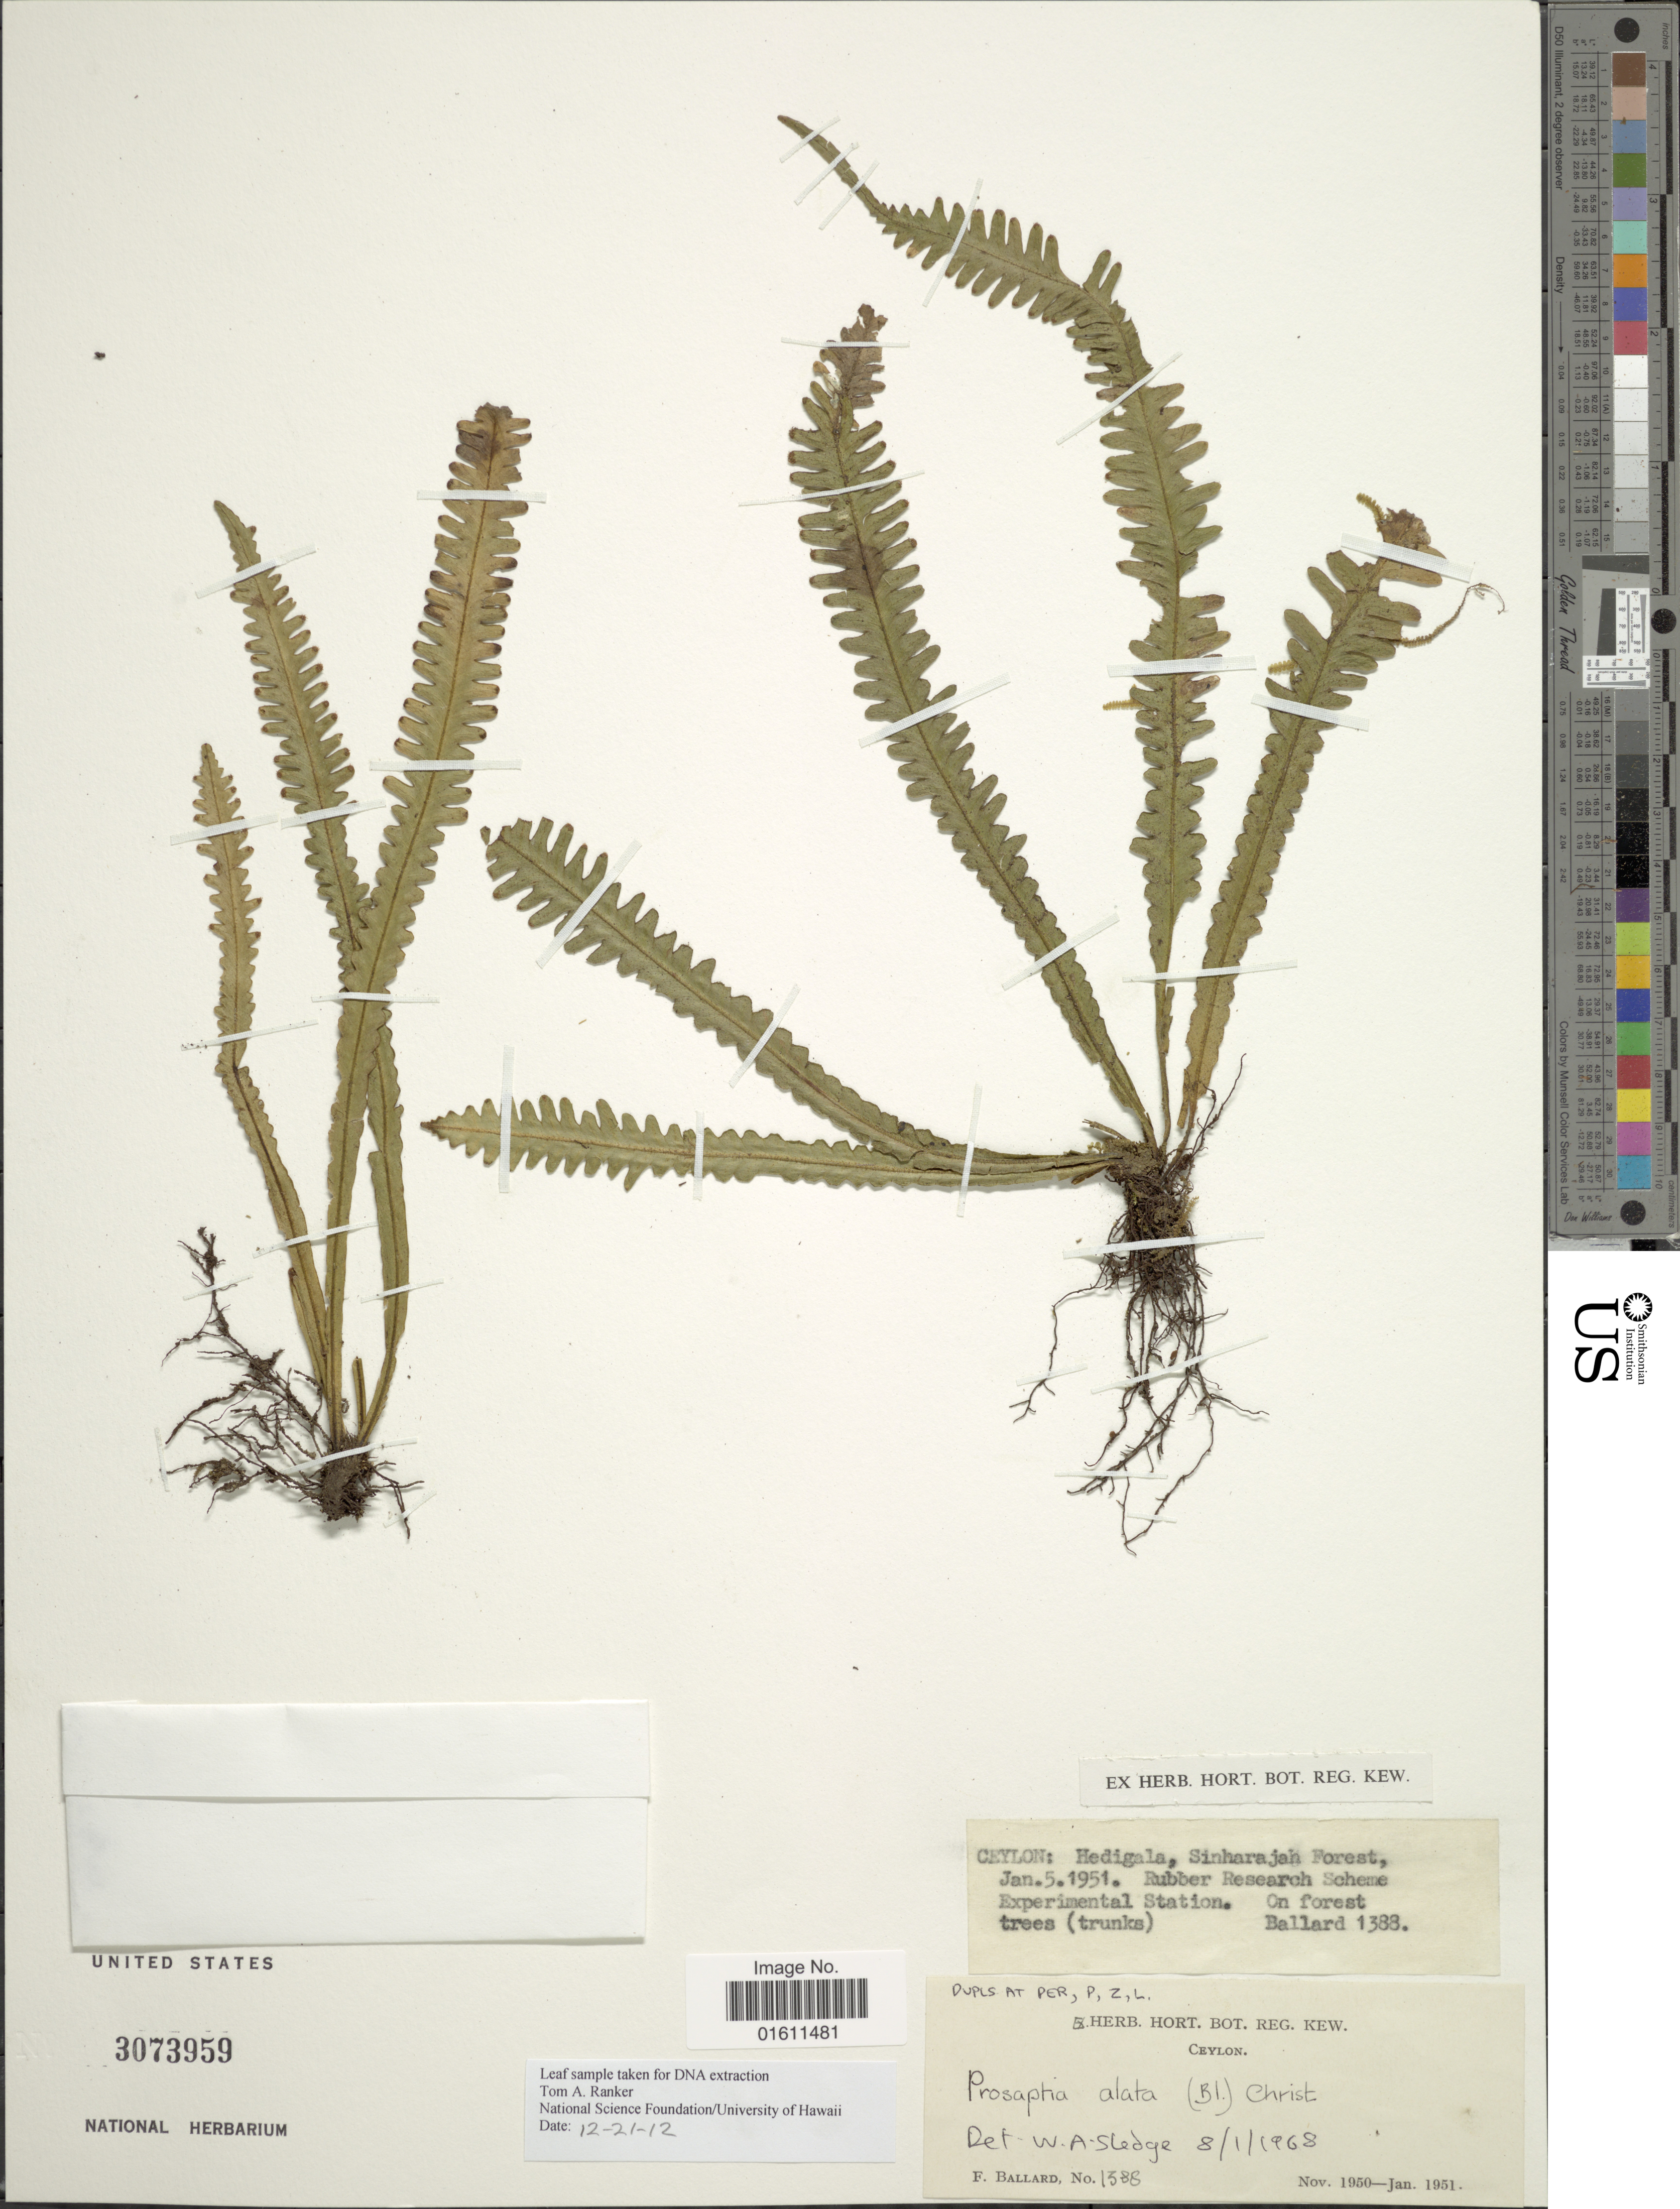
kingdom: Plantae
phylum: Tracheophyta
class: Polypodiopsida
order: Polypodiales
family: Polypodiaceae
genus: Prosaptia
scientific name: Prosaptia alata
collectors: F. Ballard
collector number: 1388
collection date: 1951-01-05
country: Sri Lanka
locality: Ceylon, Hedigala, Sinharajah Forest, Rubber Research Scheme Experimental Station.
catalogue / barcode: US 3073959